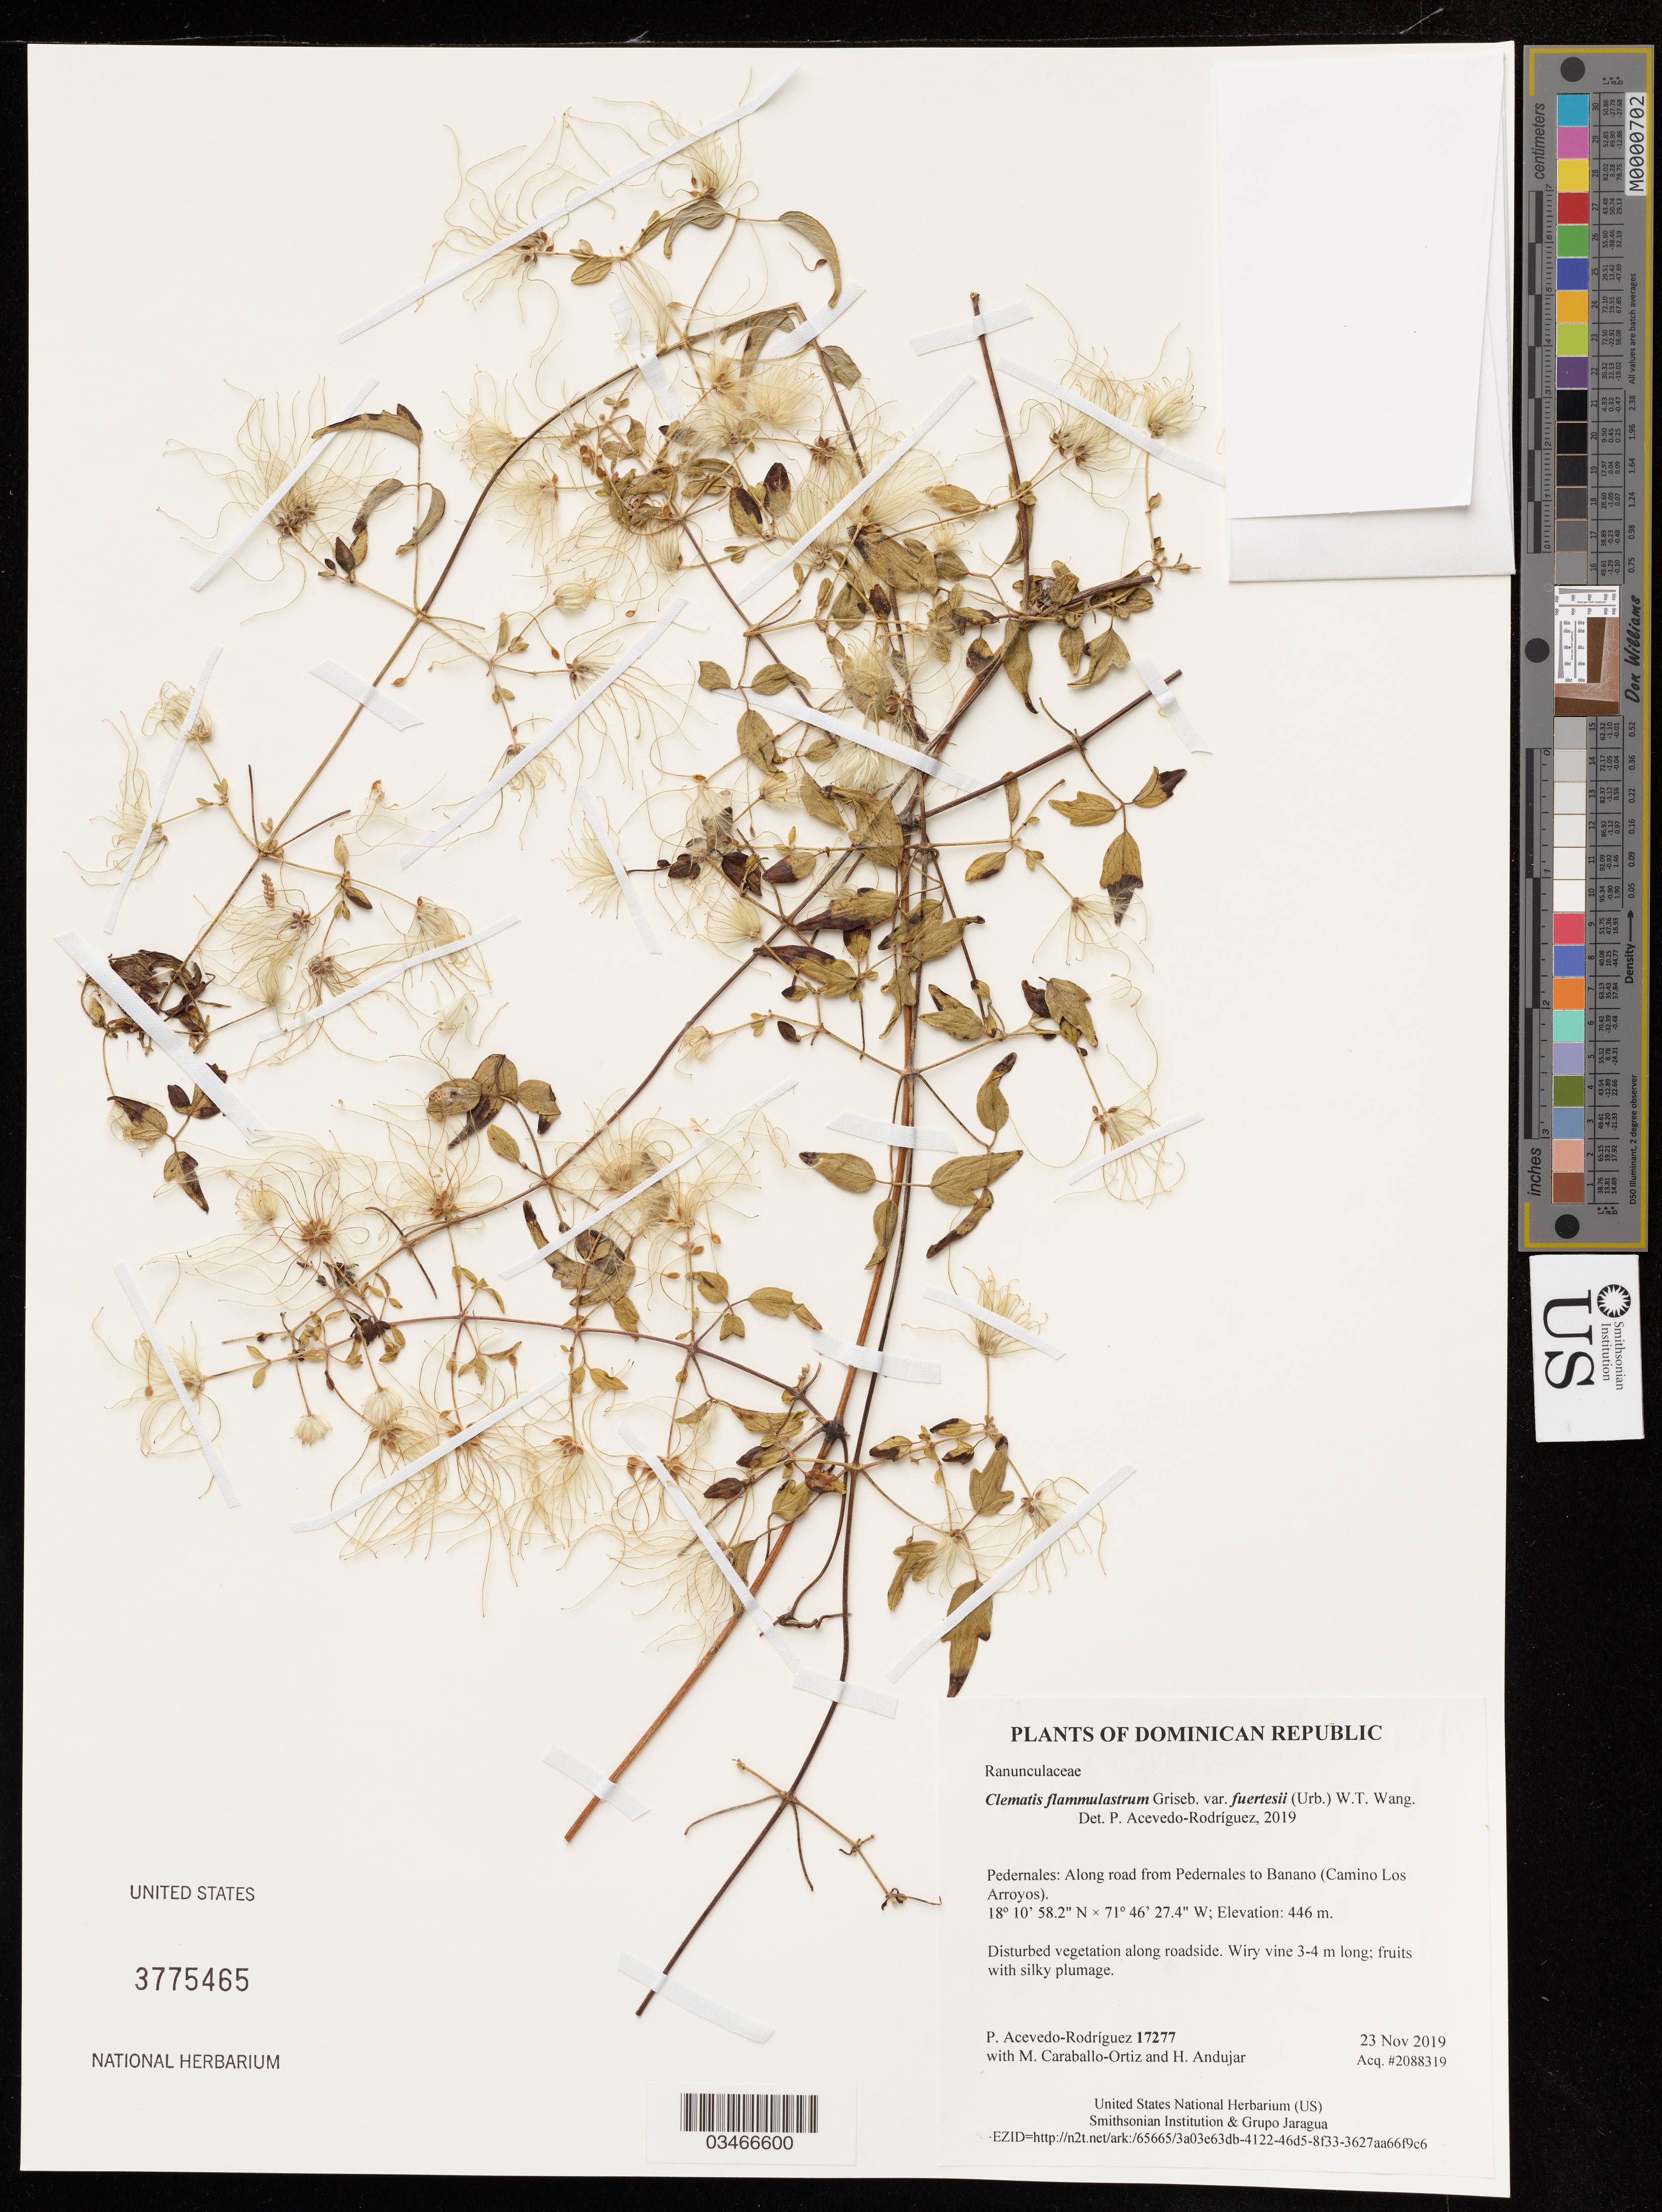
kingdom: Plantae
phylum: Tracheophyta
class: Magnoliopsida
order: Ranunculales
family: Ranunculaceae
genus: Clematis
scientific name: Clematis flammulastrum var. fuertesii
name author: (Urb.) W.T. Wang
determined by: Acevedo-Rodriguez, P., (US), Smithsonian Institution - National Museum of Natural History (UNITED STATES)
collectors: P. Acevedo-Rodriguez, M. Caraballo-Ortiz & H. Andujar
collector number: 17277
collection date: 2019-11-23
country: Dominican Republic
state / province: Pedernales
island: Hispaniola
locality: Along road from Pedernales to Banano (Camino Los Arroyos), disturbed roadside vegetation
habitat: Disturbed vegetation along roadside.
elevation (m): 446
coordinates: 18.18283 N, 71.77427 W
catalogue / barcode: US 3775465